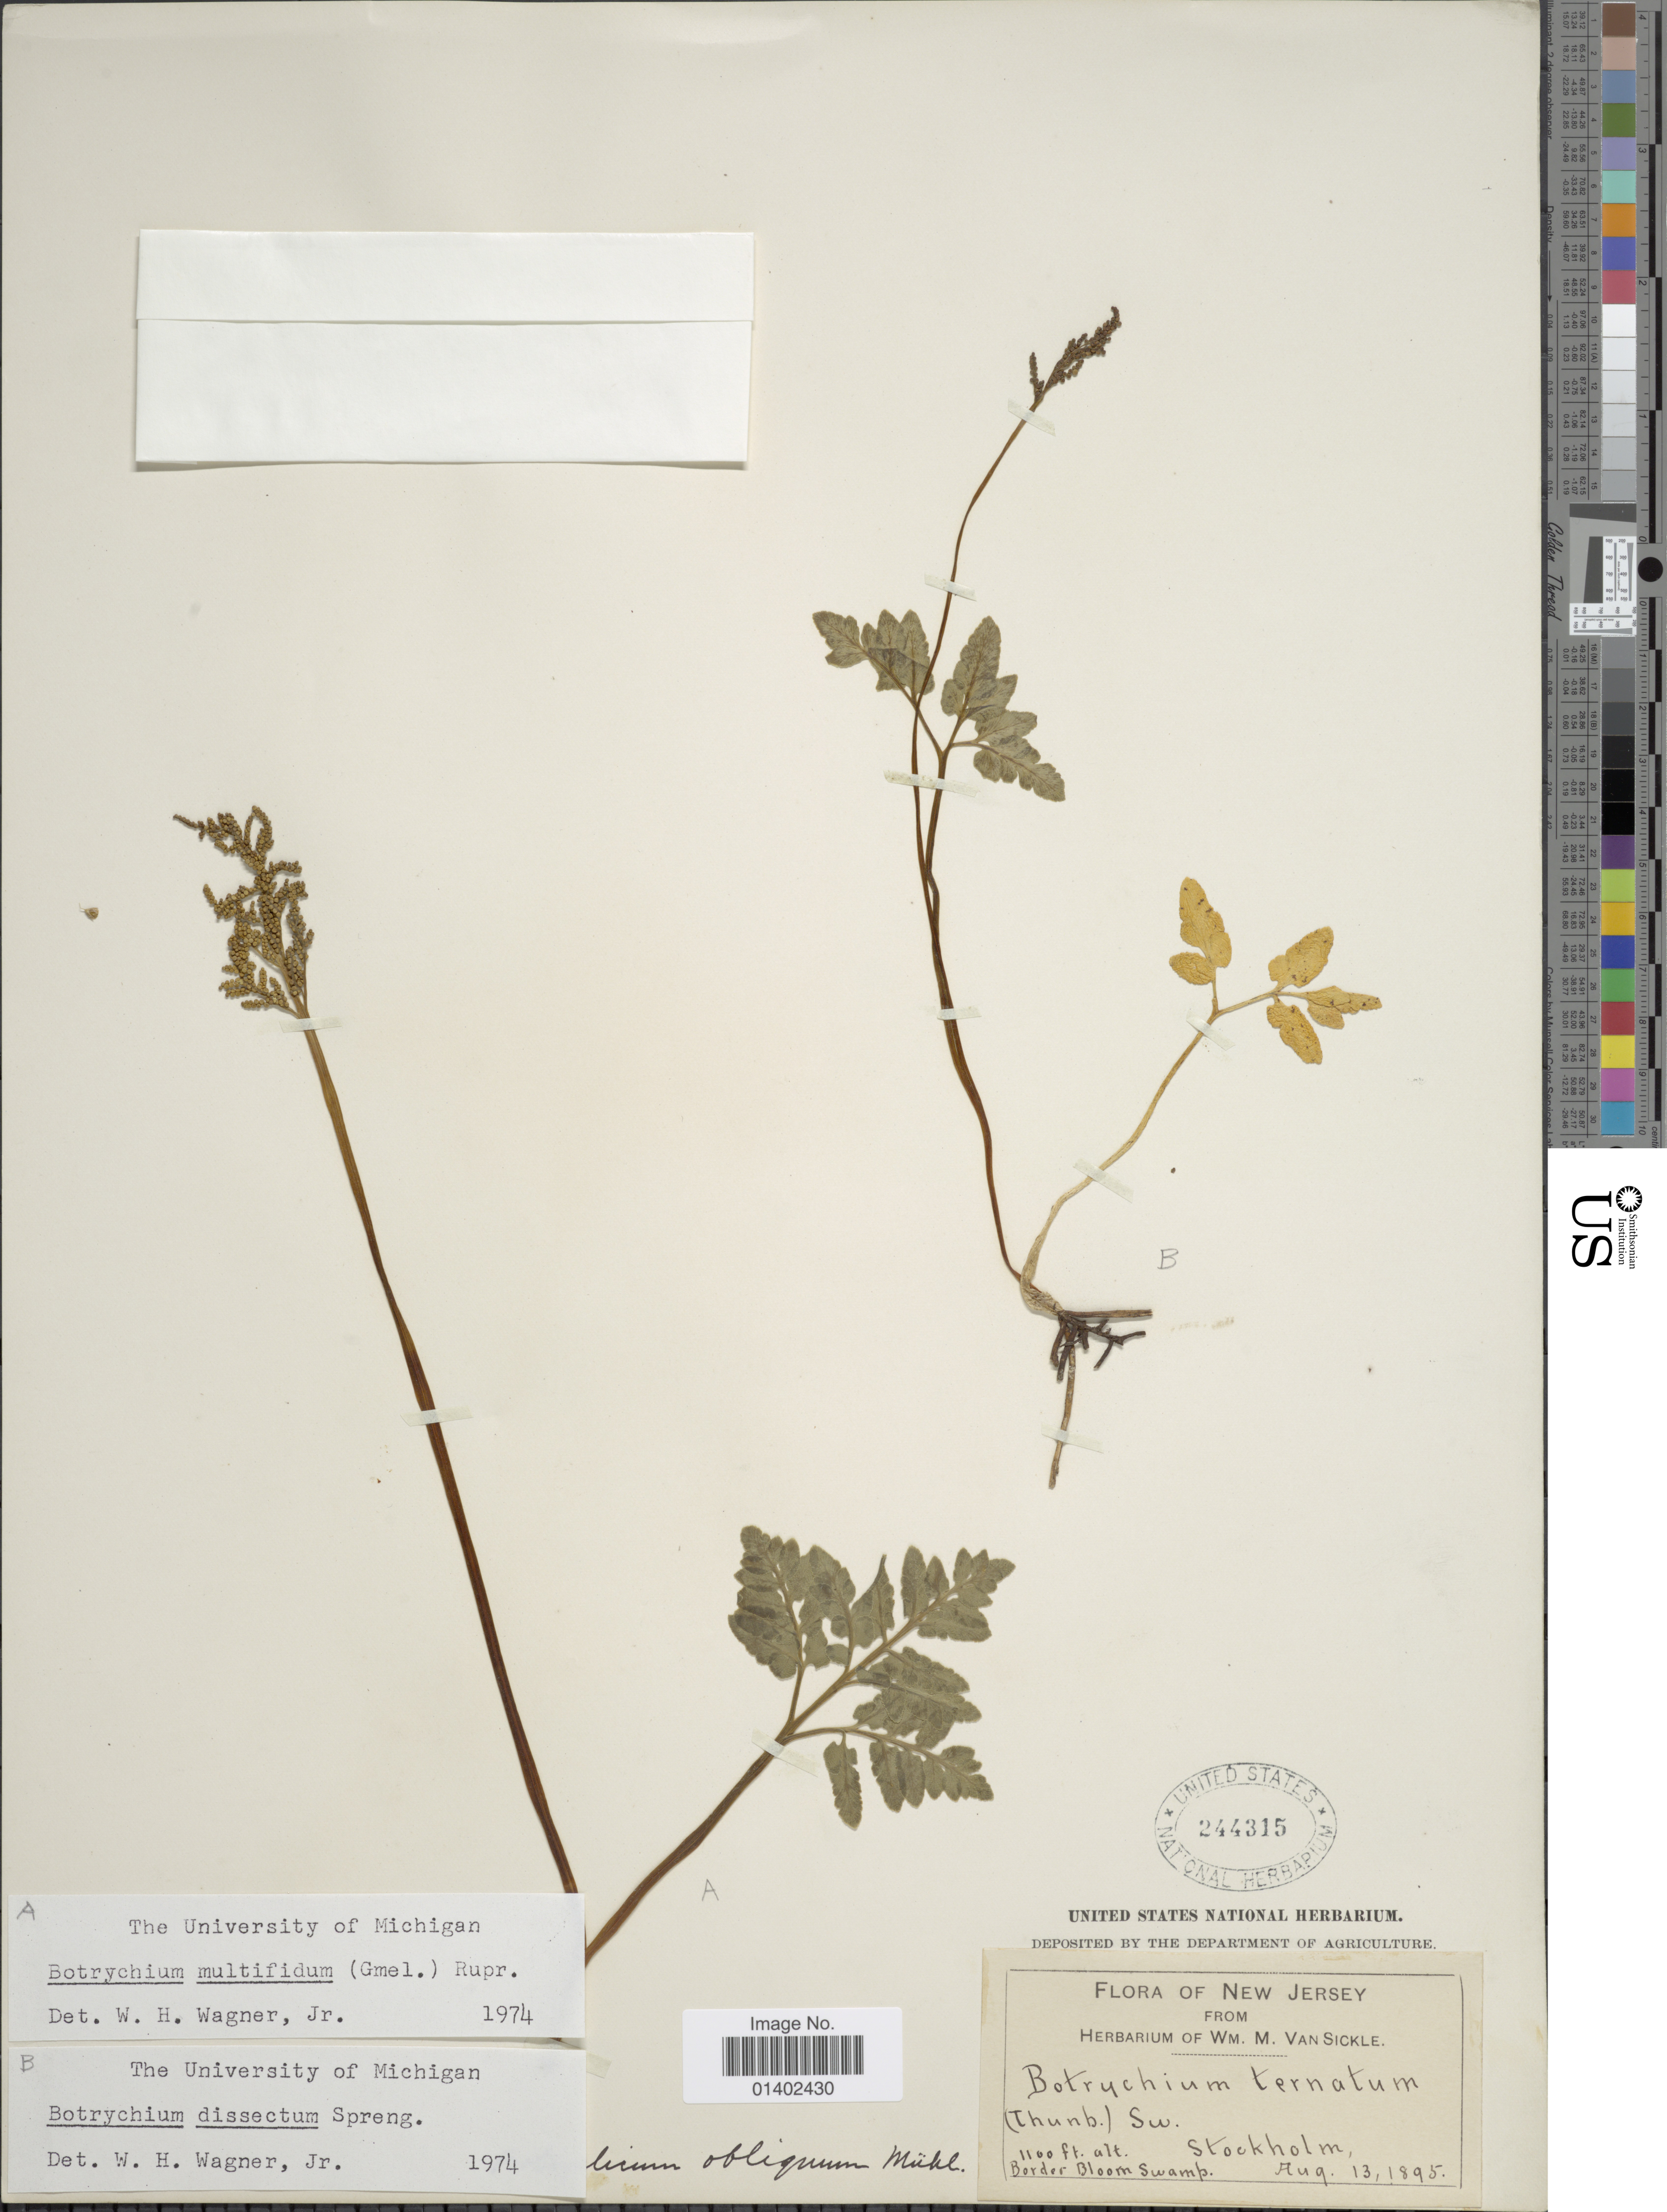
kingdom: Plantae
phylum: Tracheophyta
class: Polypodiopsida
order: Ophioglossales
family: Ophioglossaceae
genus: Botrychium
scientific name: Botrychium multifidum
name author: (J.F. Gmel.) Rupr.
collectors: ex herb. Wm. M. Van Sickle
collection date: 1895-08-13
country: United States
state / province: New Jersey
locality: Stockholm; Border Bloom Swamp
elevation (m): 335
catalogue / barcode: US 244315